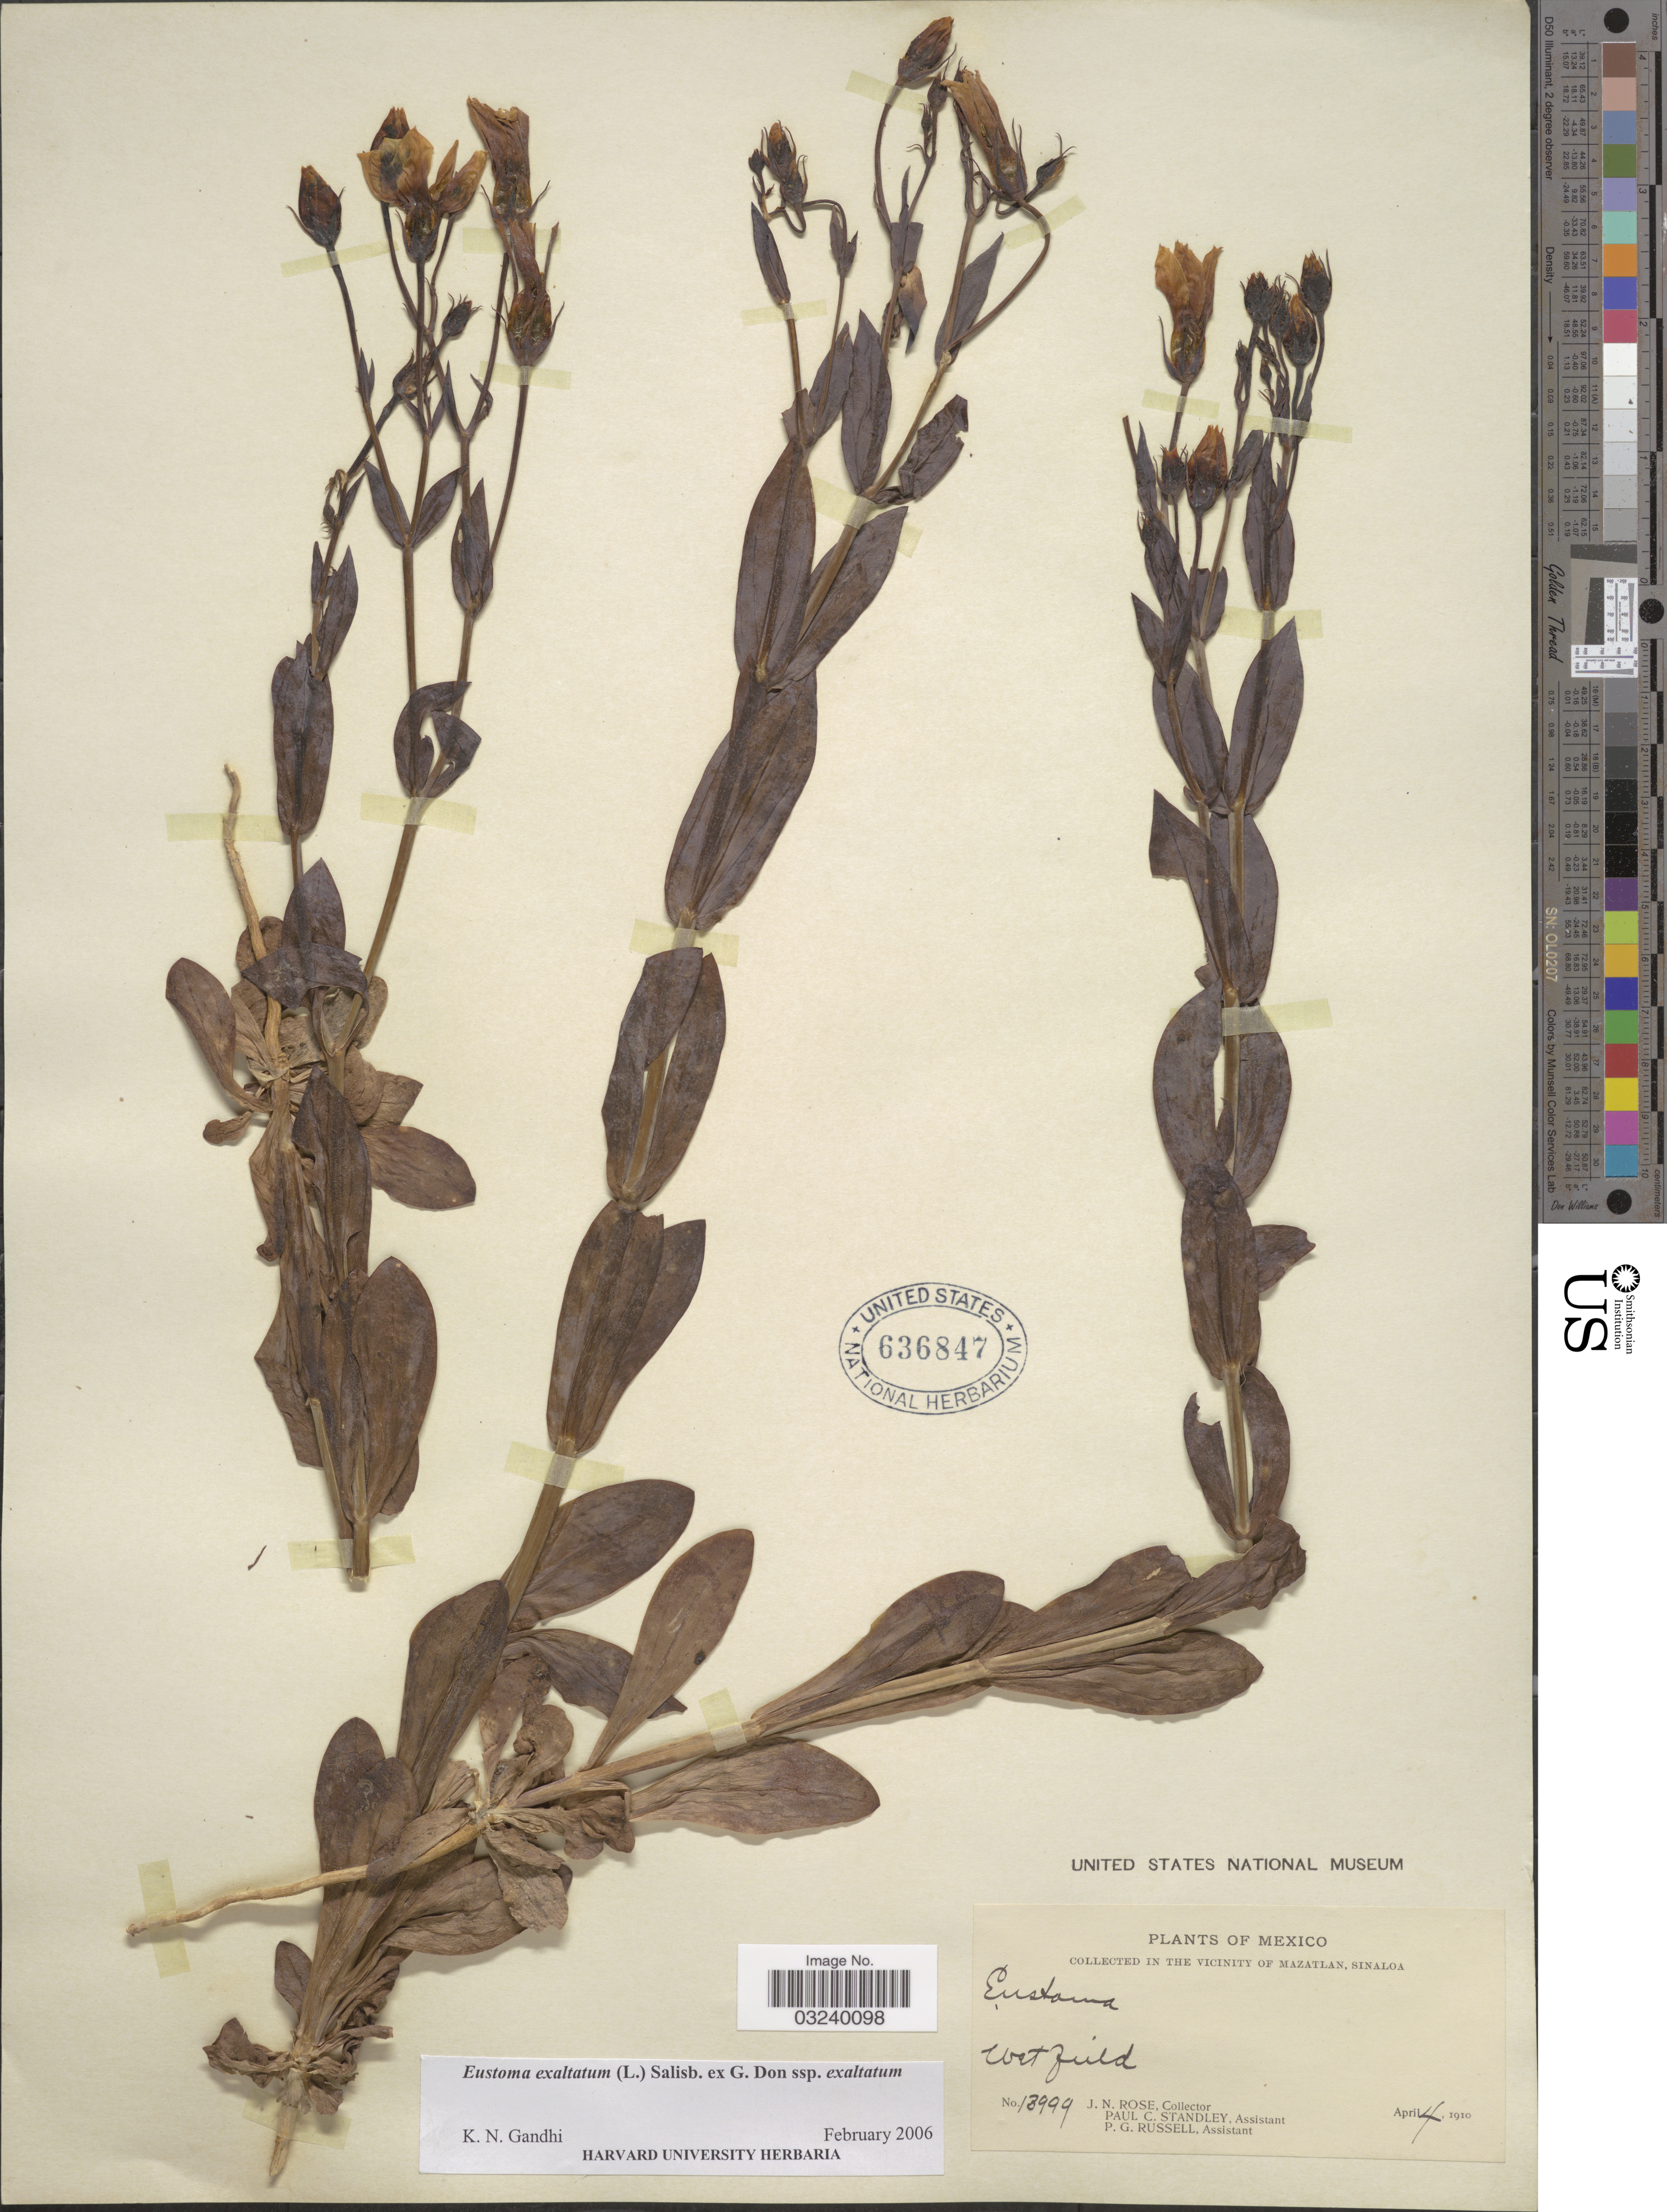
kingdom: Plantae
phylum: Tracheophyta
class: Magnoliopsida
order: Gentianales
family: Gentianaceae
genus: Eustoma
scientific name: Eustoma exaltatum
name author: (L.) Salisb. ex Don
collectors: J. N. Rose, P. C. Standley & P. G. Russell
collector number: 13999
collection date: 1910-04-04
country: Mexico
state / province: Sinaloa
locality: In the vicinity of Mazatlan.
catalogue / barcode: US 636847